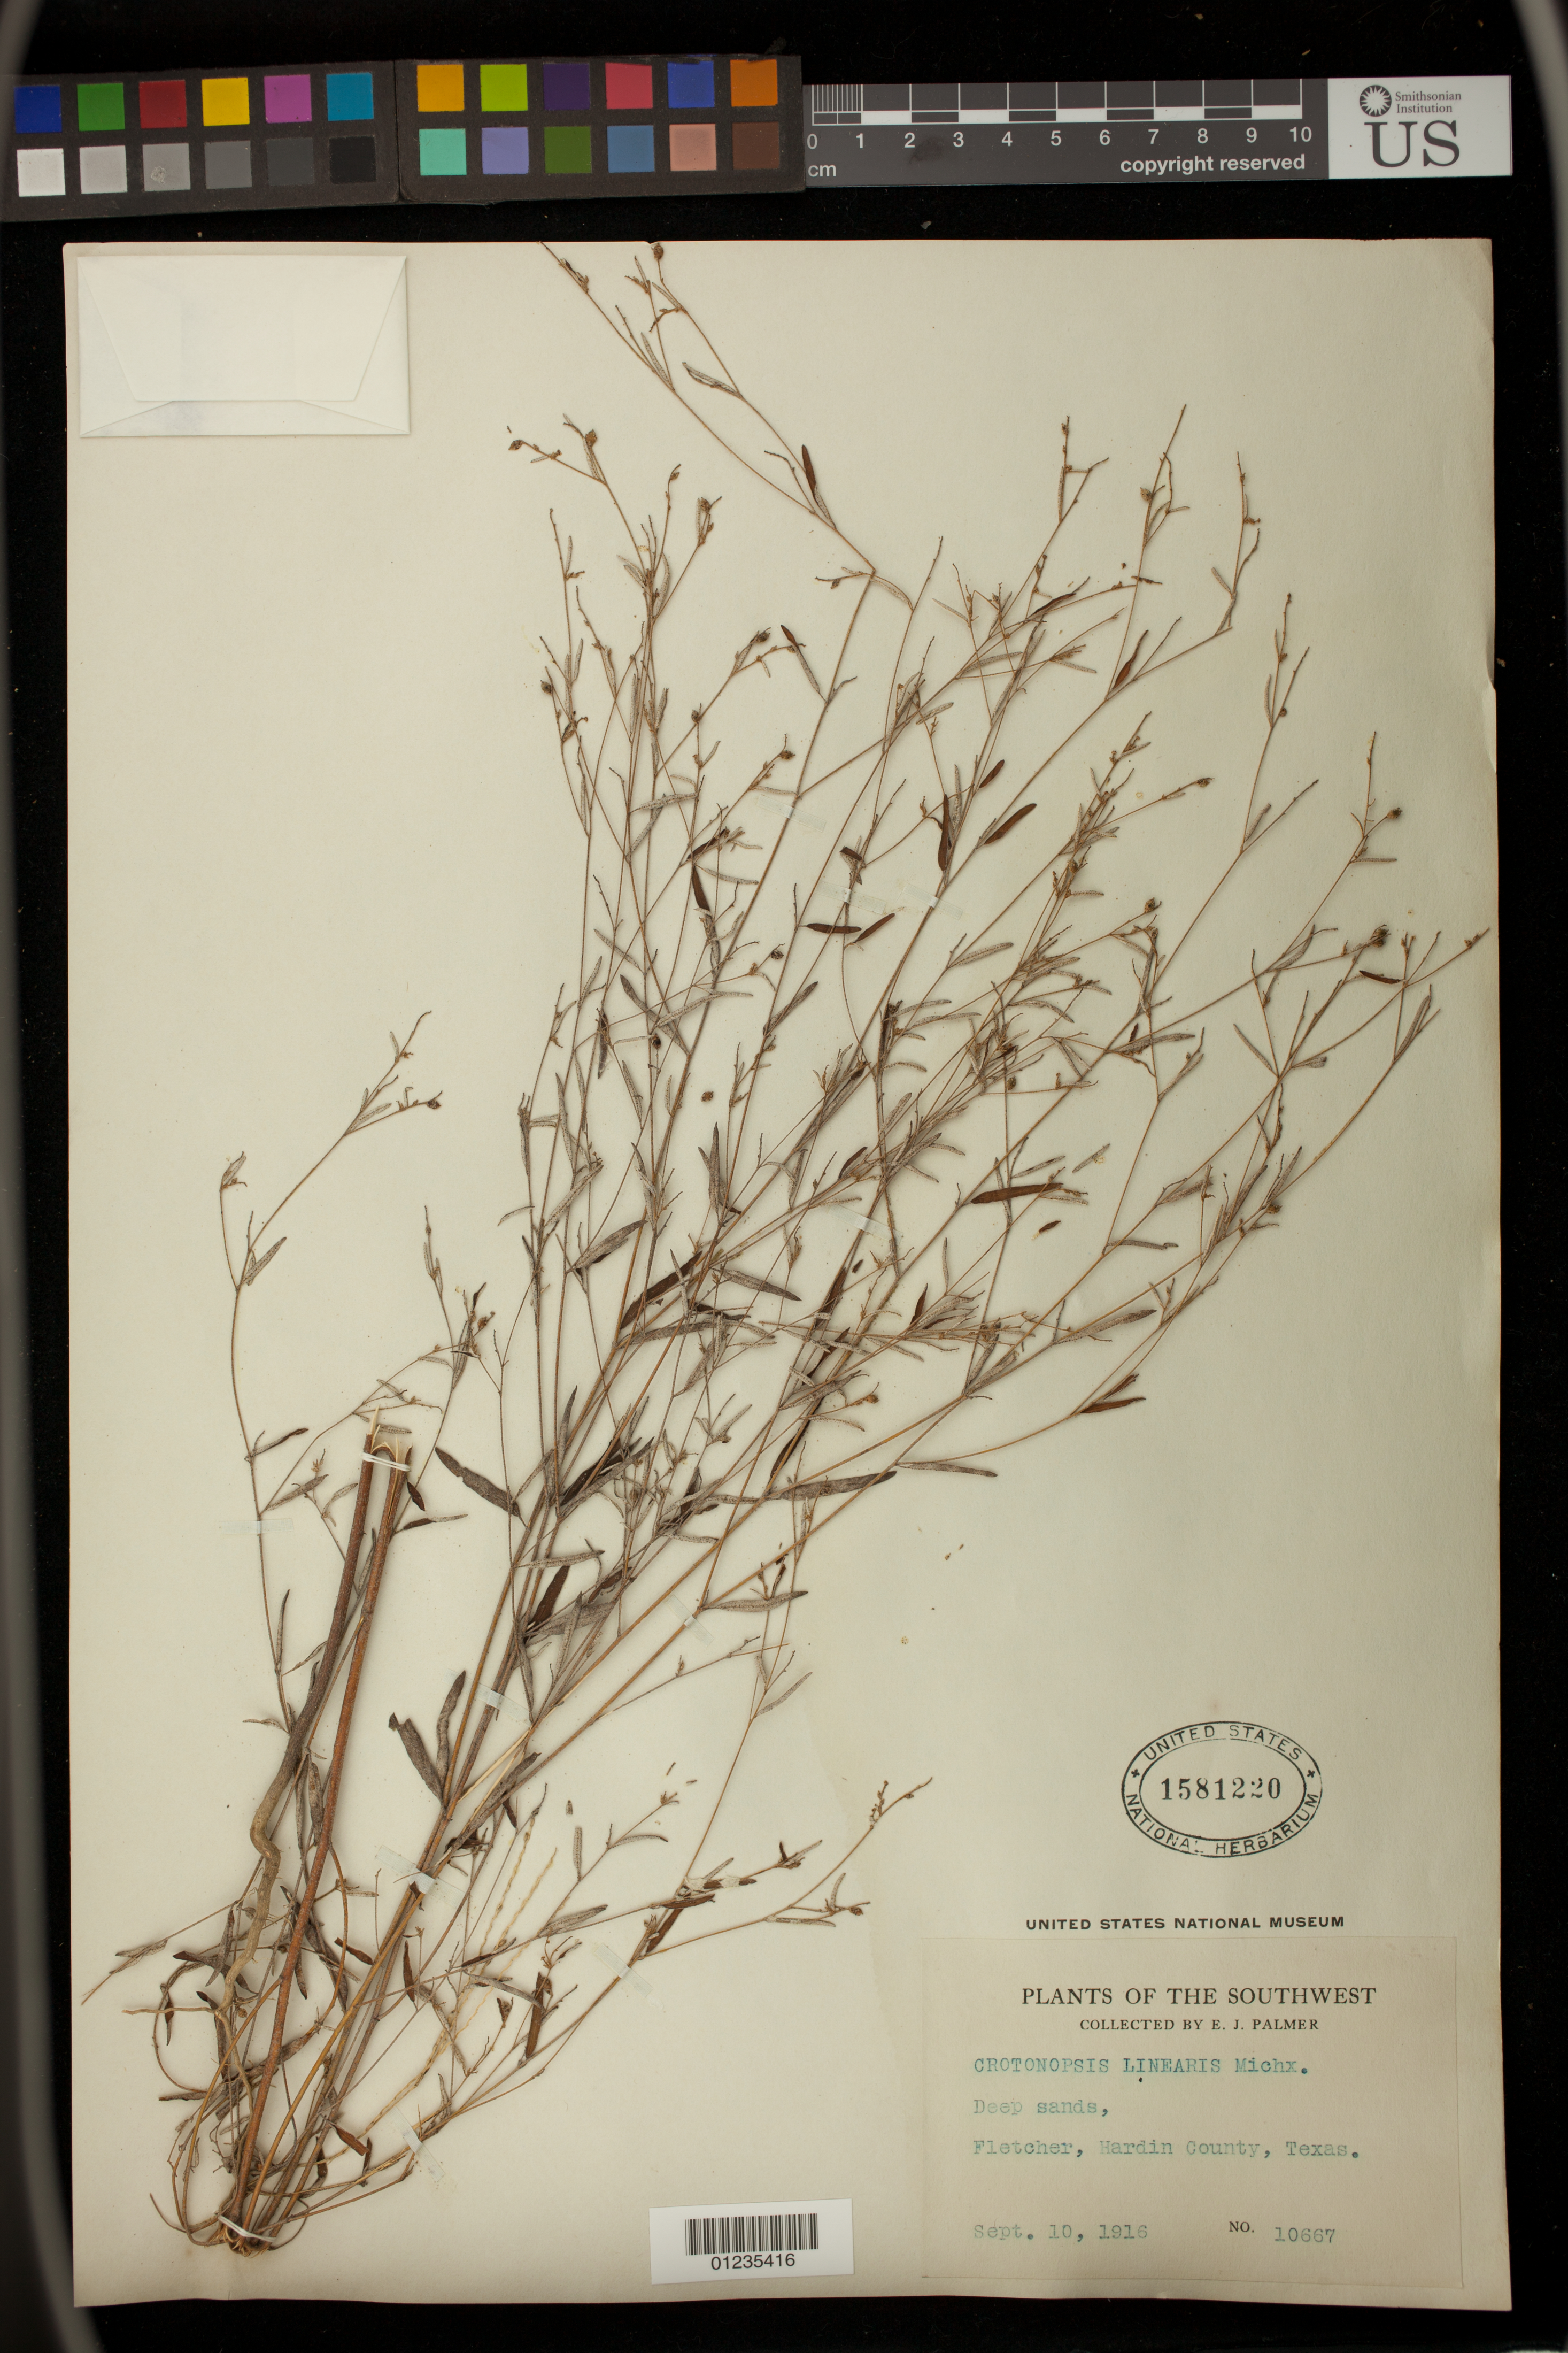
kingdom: Plantae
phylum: Tracheophyta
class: Magnoliopsida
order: Malpighiales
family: Euphorbiaceae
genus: Crotonopsis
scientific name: Crotonopsis linearis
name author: Michx.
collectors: E. J. Palmer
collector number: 10667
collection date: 1916-09-10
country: United States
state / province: Texas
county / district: Hardin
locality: Fletcher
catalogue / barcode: US 1581220